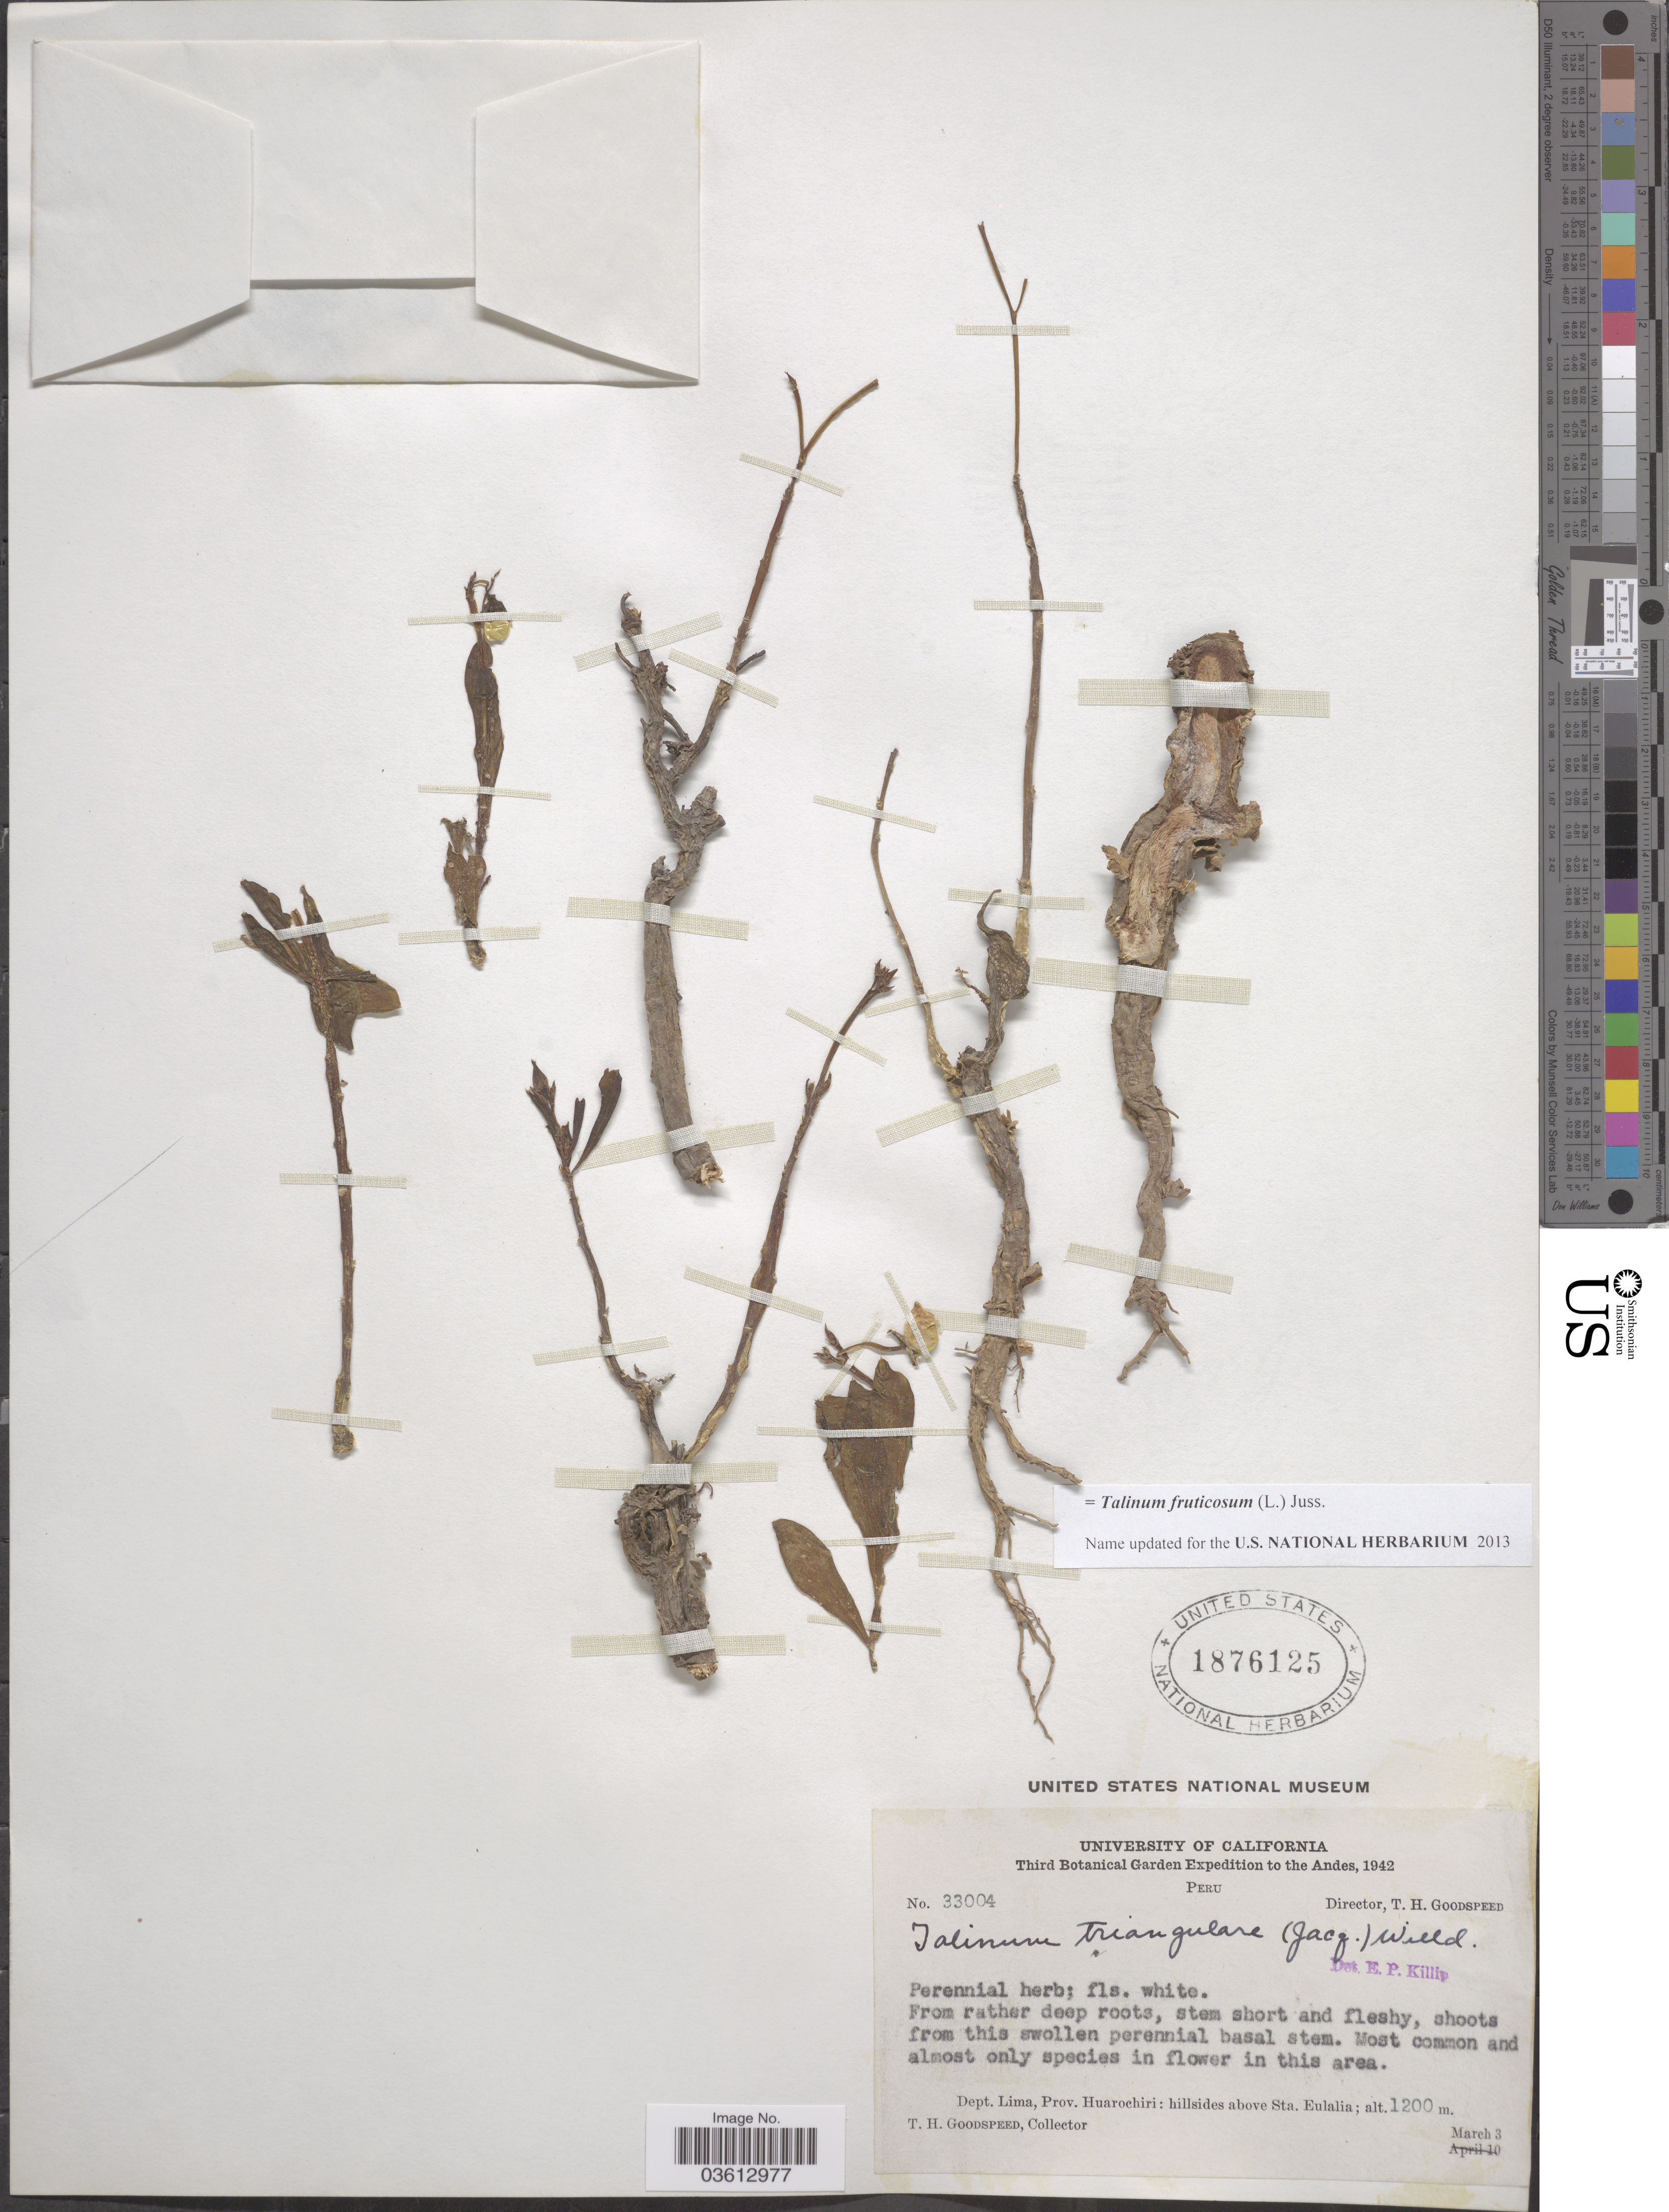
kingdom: Plantae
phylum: Tracheophyta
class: Magnoliopsida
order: Caryophyllales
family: Talinaceae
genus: Talinum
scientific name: Talinum fruticosum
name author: (L.) Juss.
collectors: T. Goodspeed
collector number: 33004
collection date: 1942-03-03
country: Peru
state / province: Lima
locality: Andes. Dept. Lima, Prov. Huarochiri: hillsides above Sta. Eulalia.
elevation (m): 1200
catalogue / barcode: US 1876125